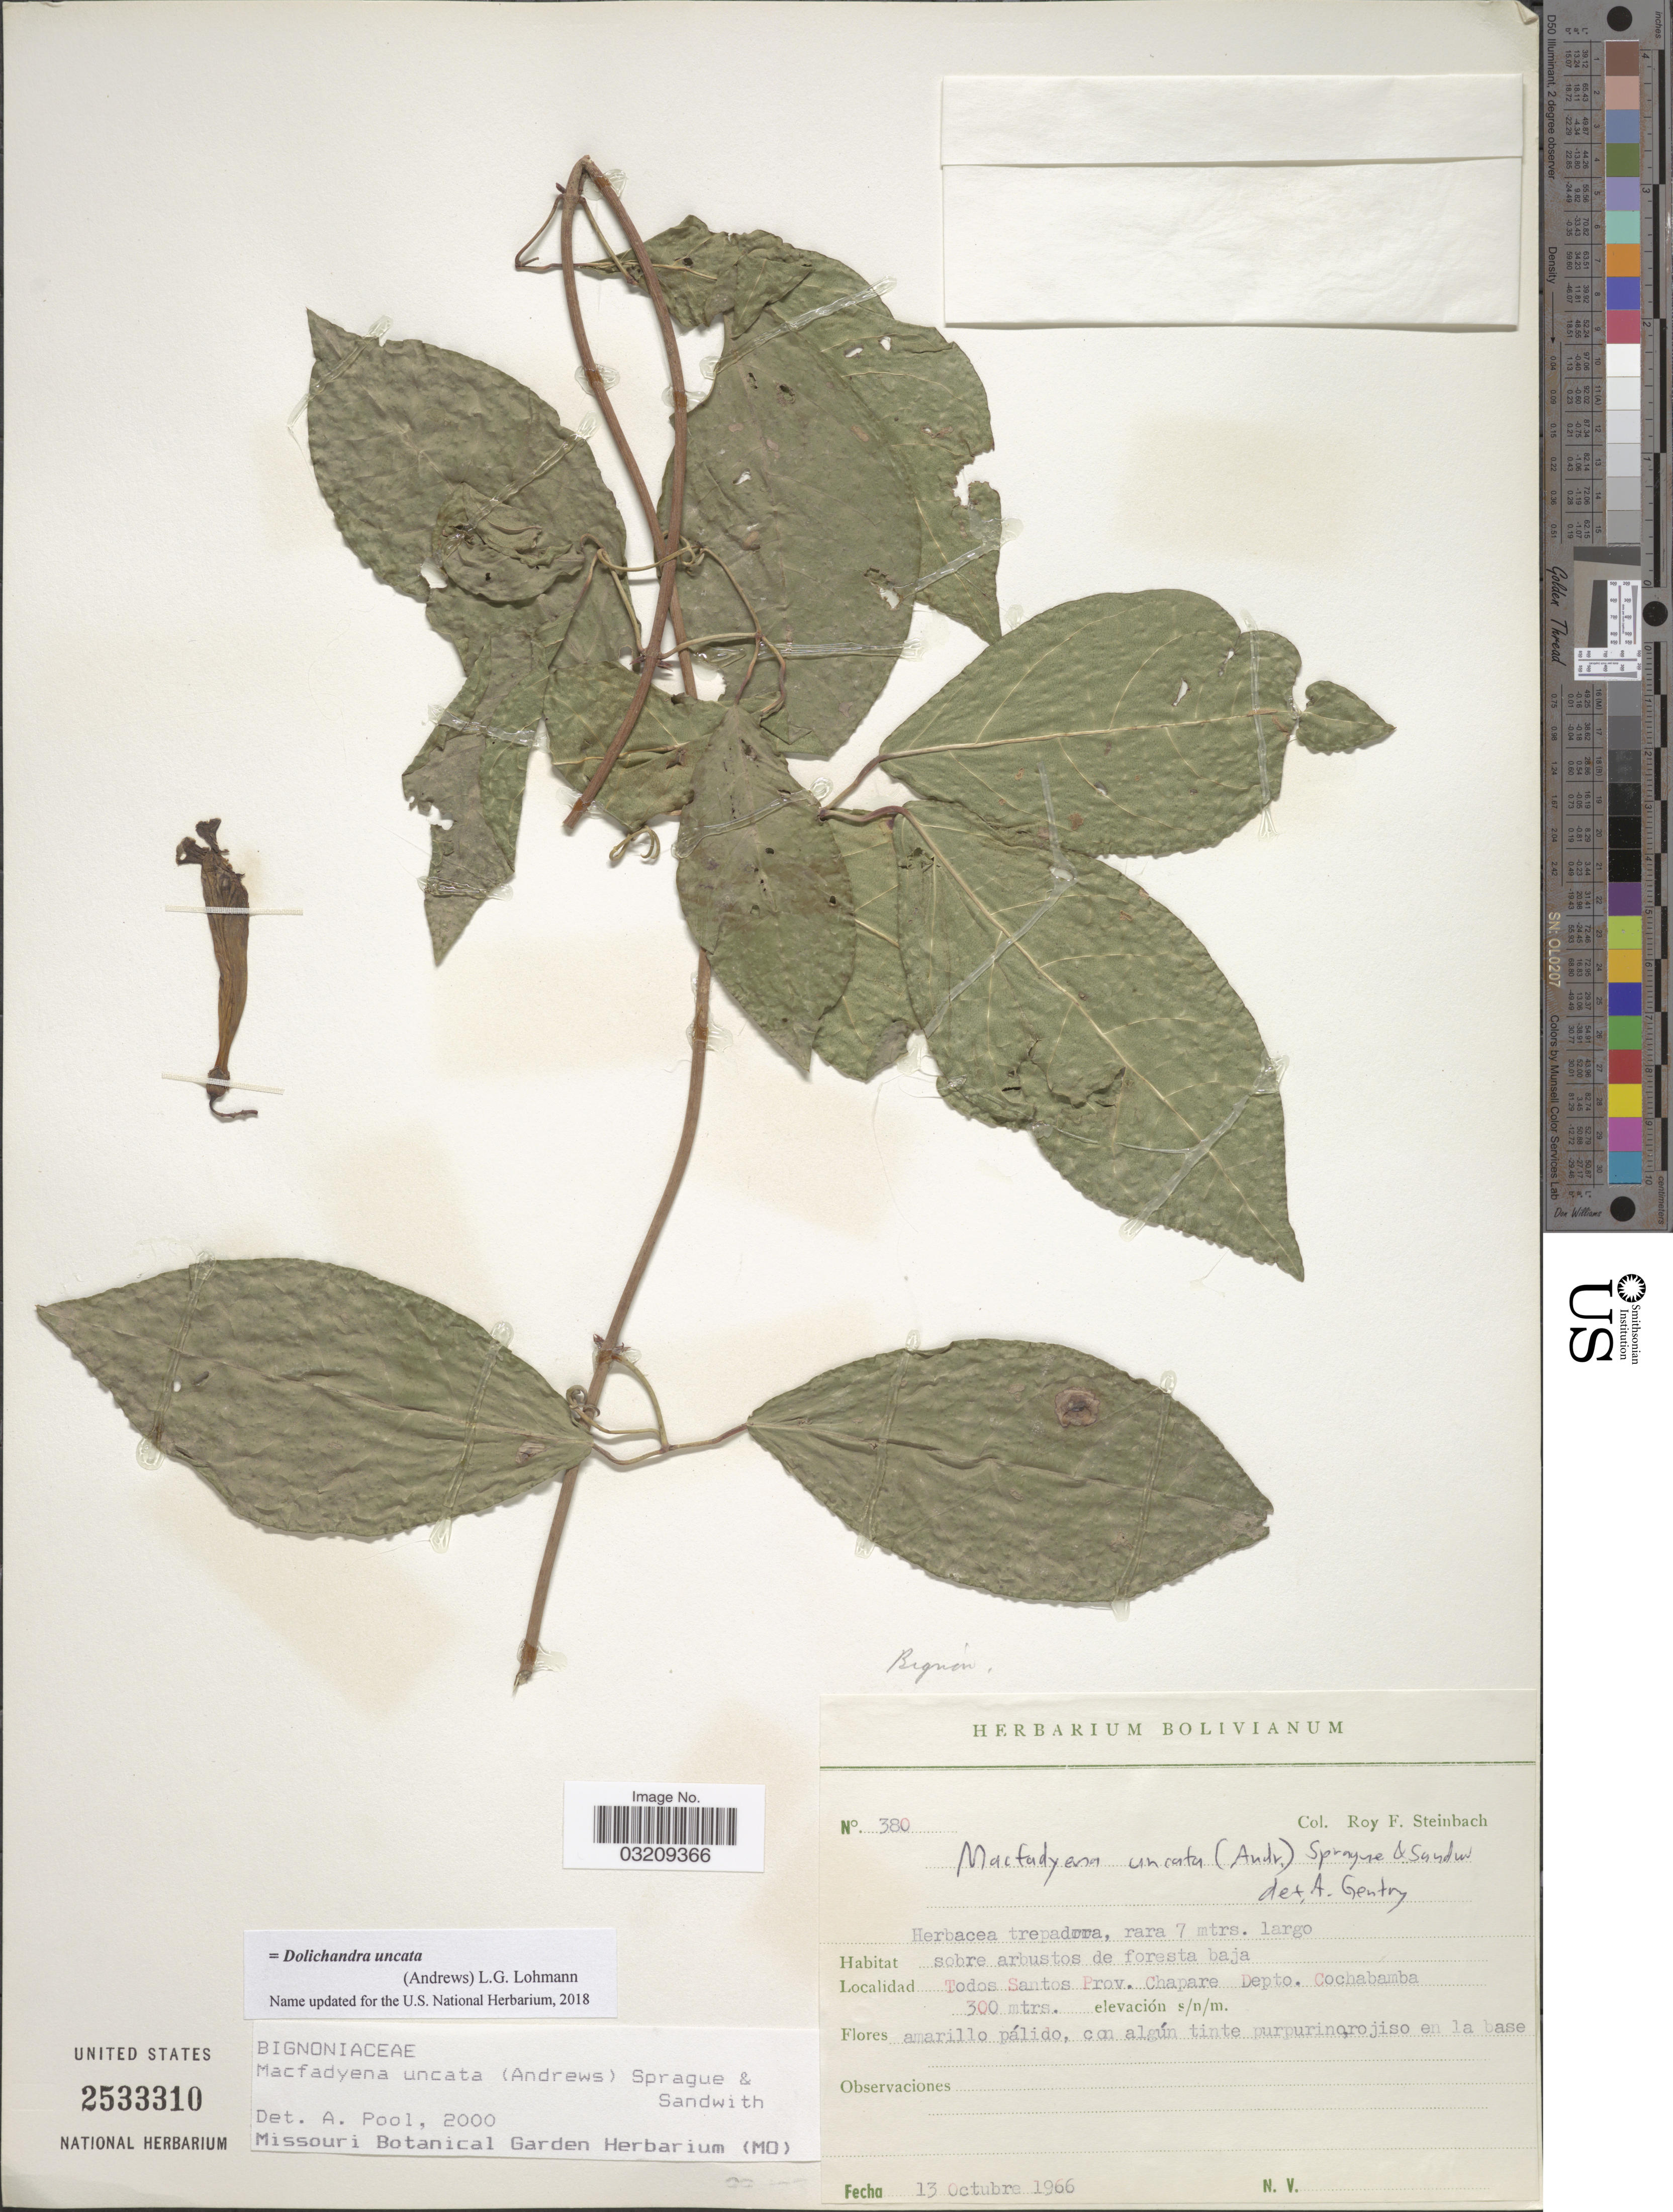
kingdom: Plantae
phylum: Tracheophyta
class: Magnoliopsida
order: Lamiales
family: Bignoniaceae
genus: Dolichandra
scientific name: Dolichandra uncata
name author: (Andrews) L.G. Lohmann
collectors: R. F. Steinbach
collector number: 380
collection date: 1966-10-13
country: Bolivia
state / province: Cochabamba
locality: Todos Santos Prov. Chapare. Depto. Cochabamba.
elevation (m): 300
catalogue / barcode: US 2533310